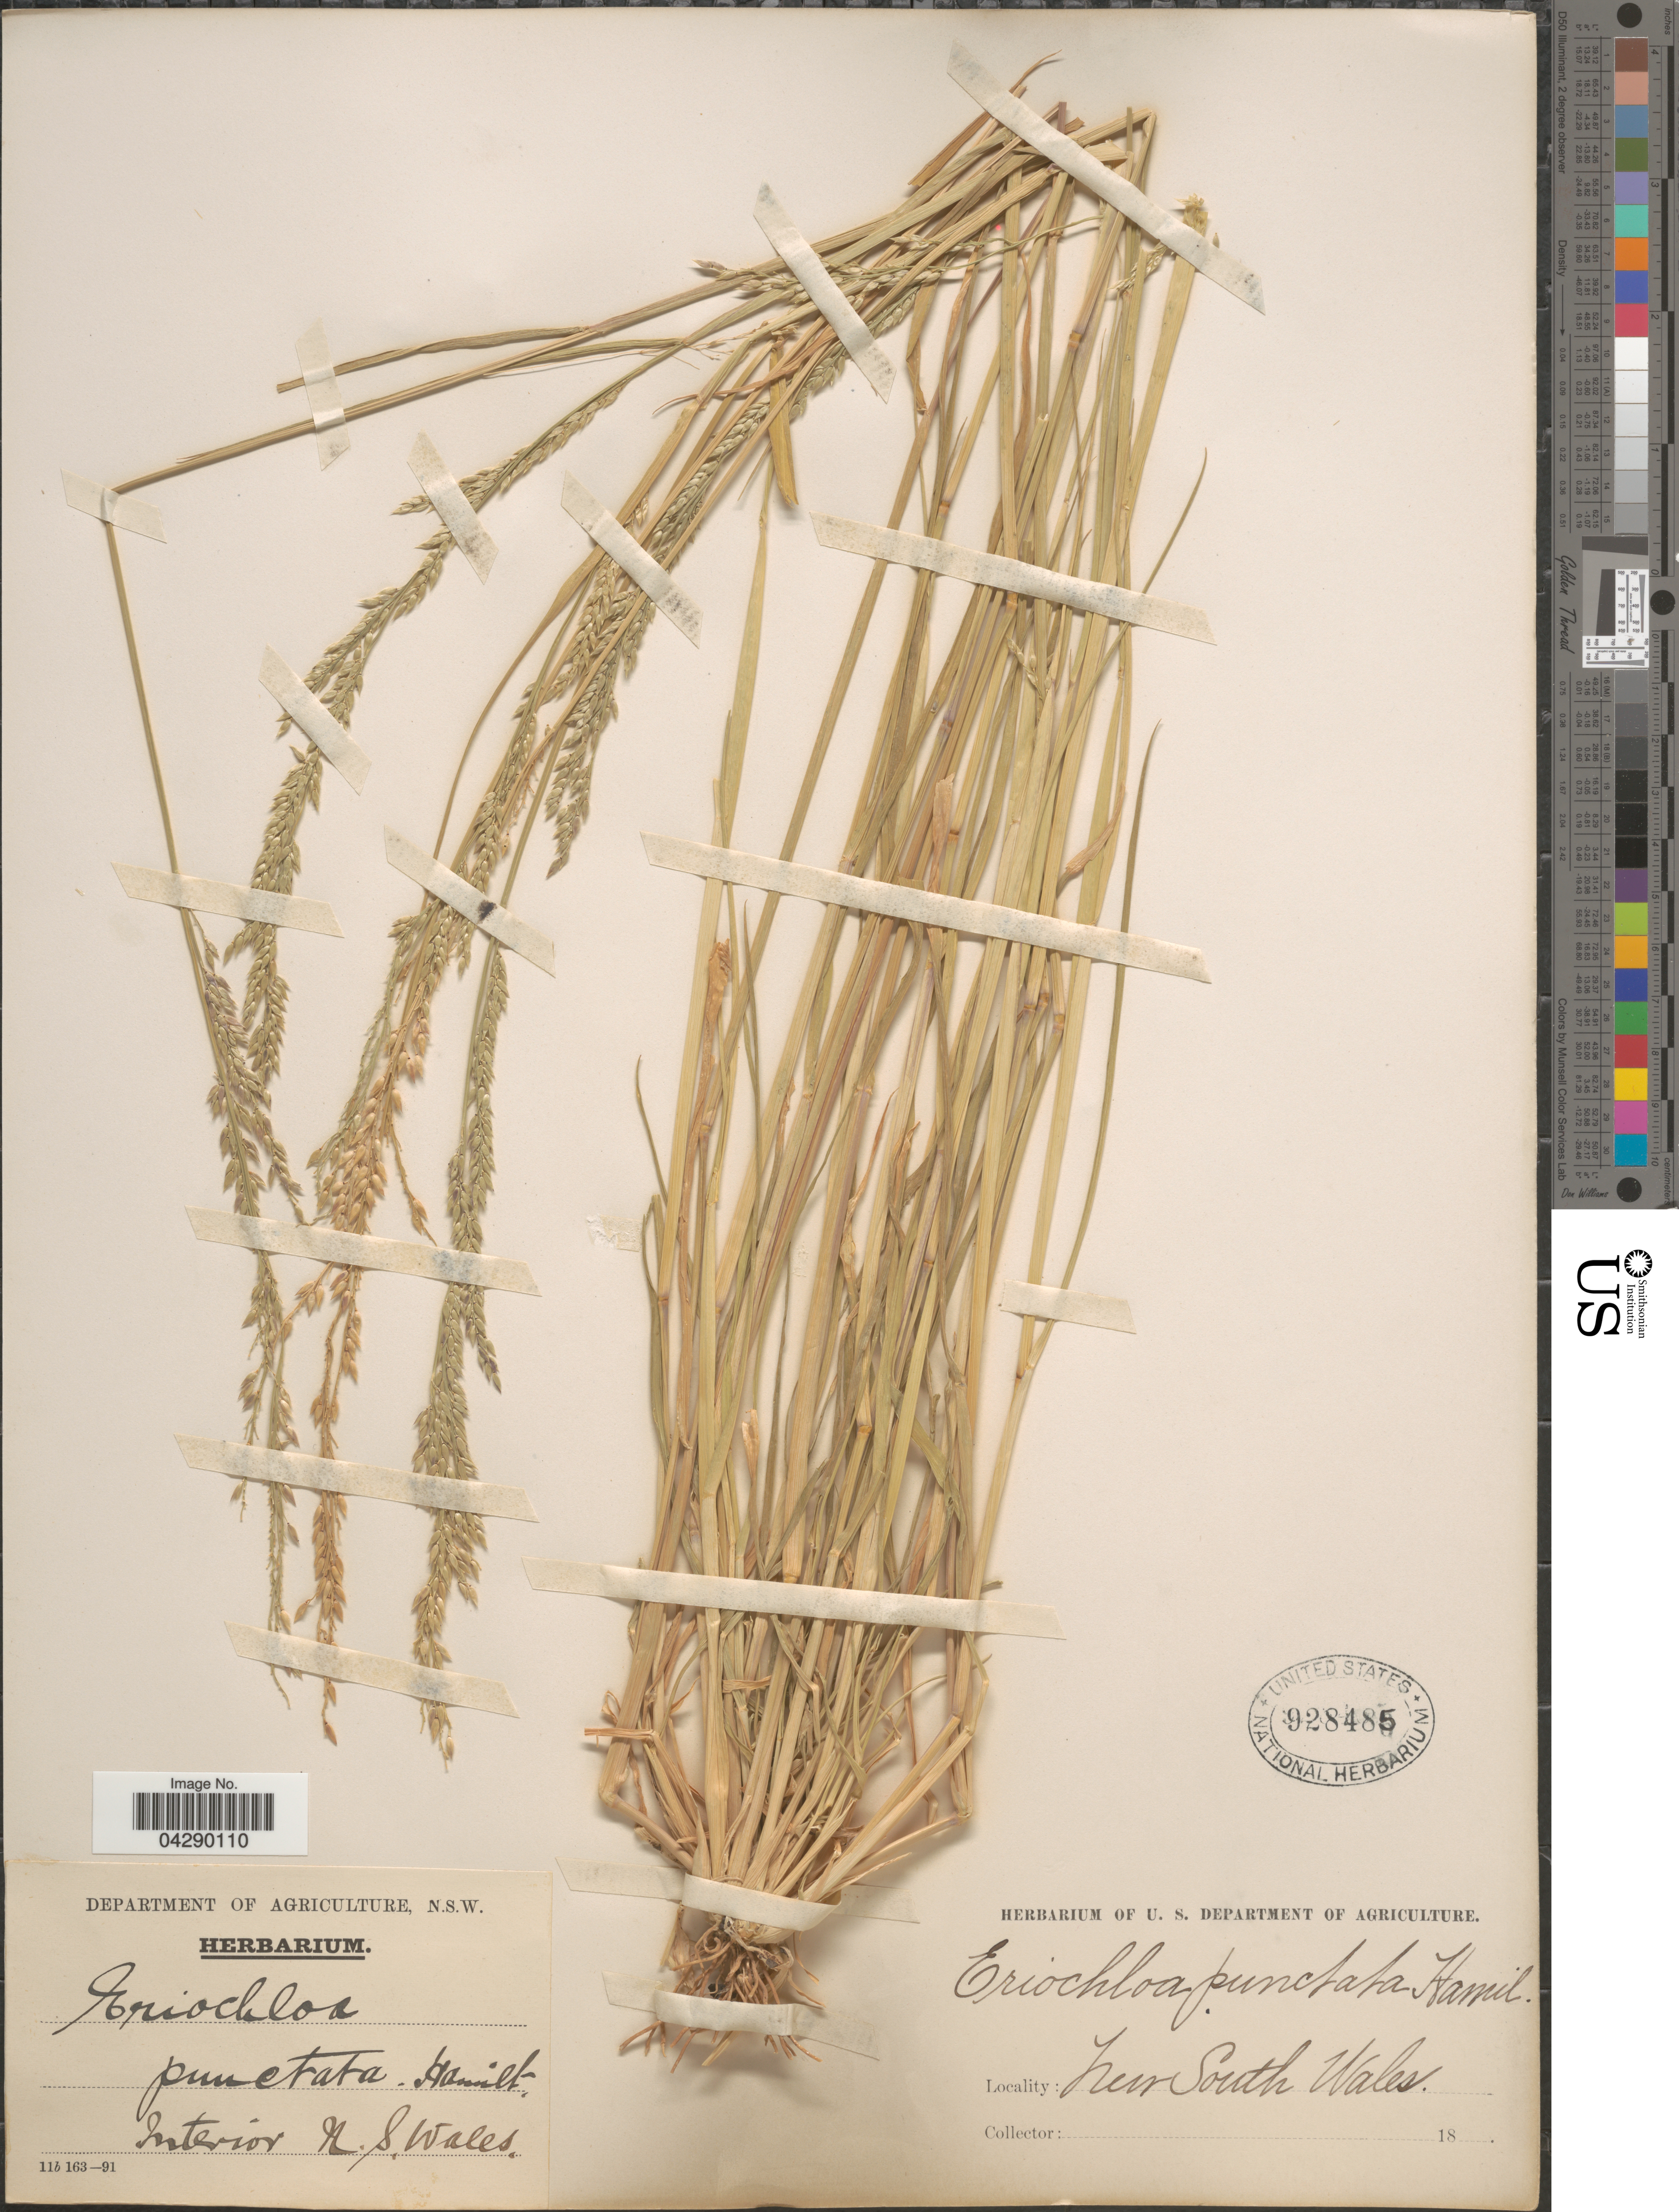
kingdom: Plantae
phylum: Tracheophyta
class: Liliopsida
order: Poales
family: Poaceae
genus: Eriochloa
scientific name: Eriochloa punctata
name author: (L.) Desv. ex Ham.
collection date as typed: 18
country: Australia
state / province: New South Wales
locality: Interior.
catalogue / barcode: US 928485